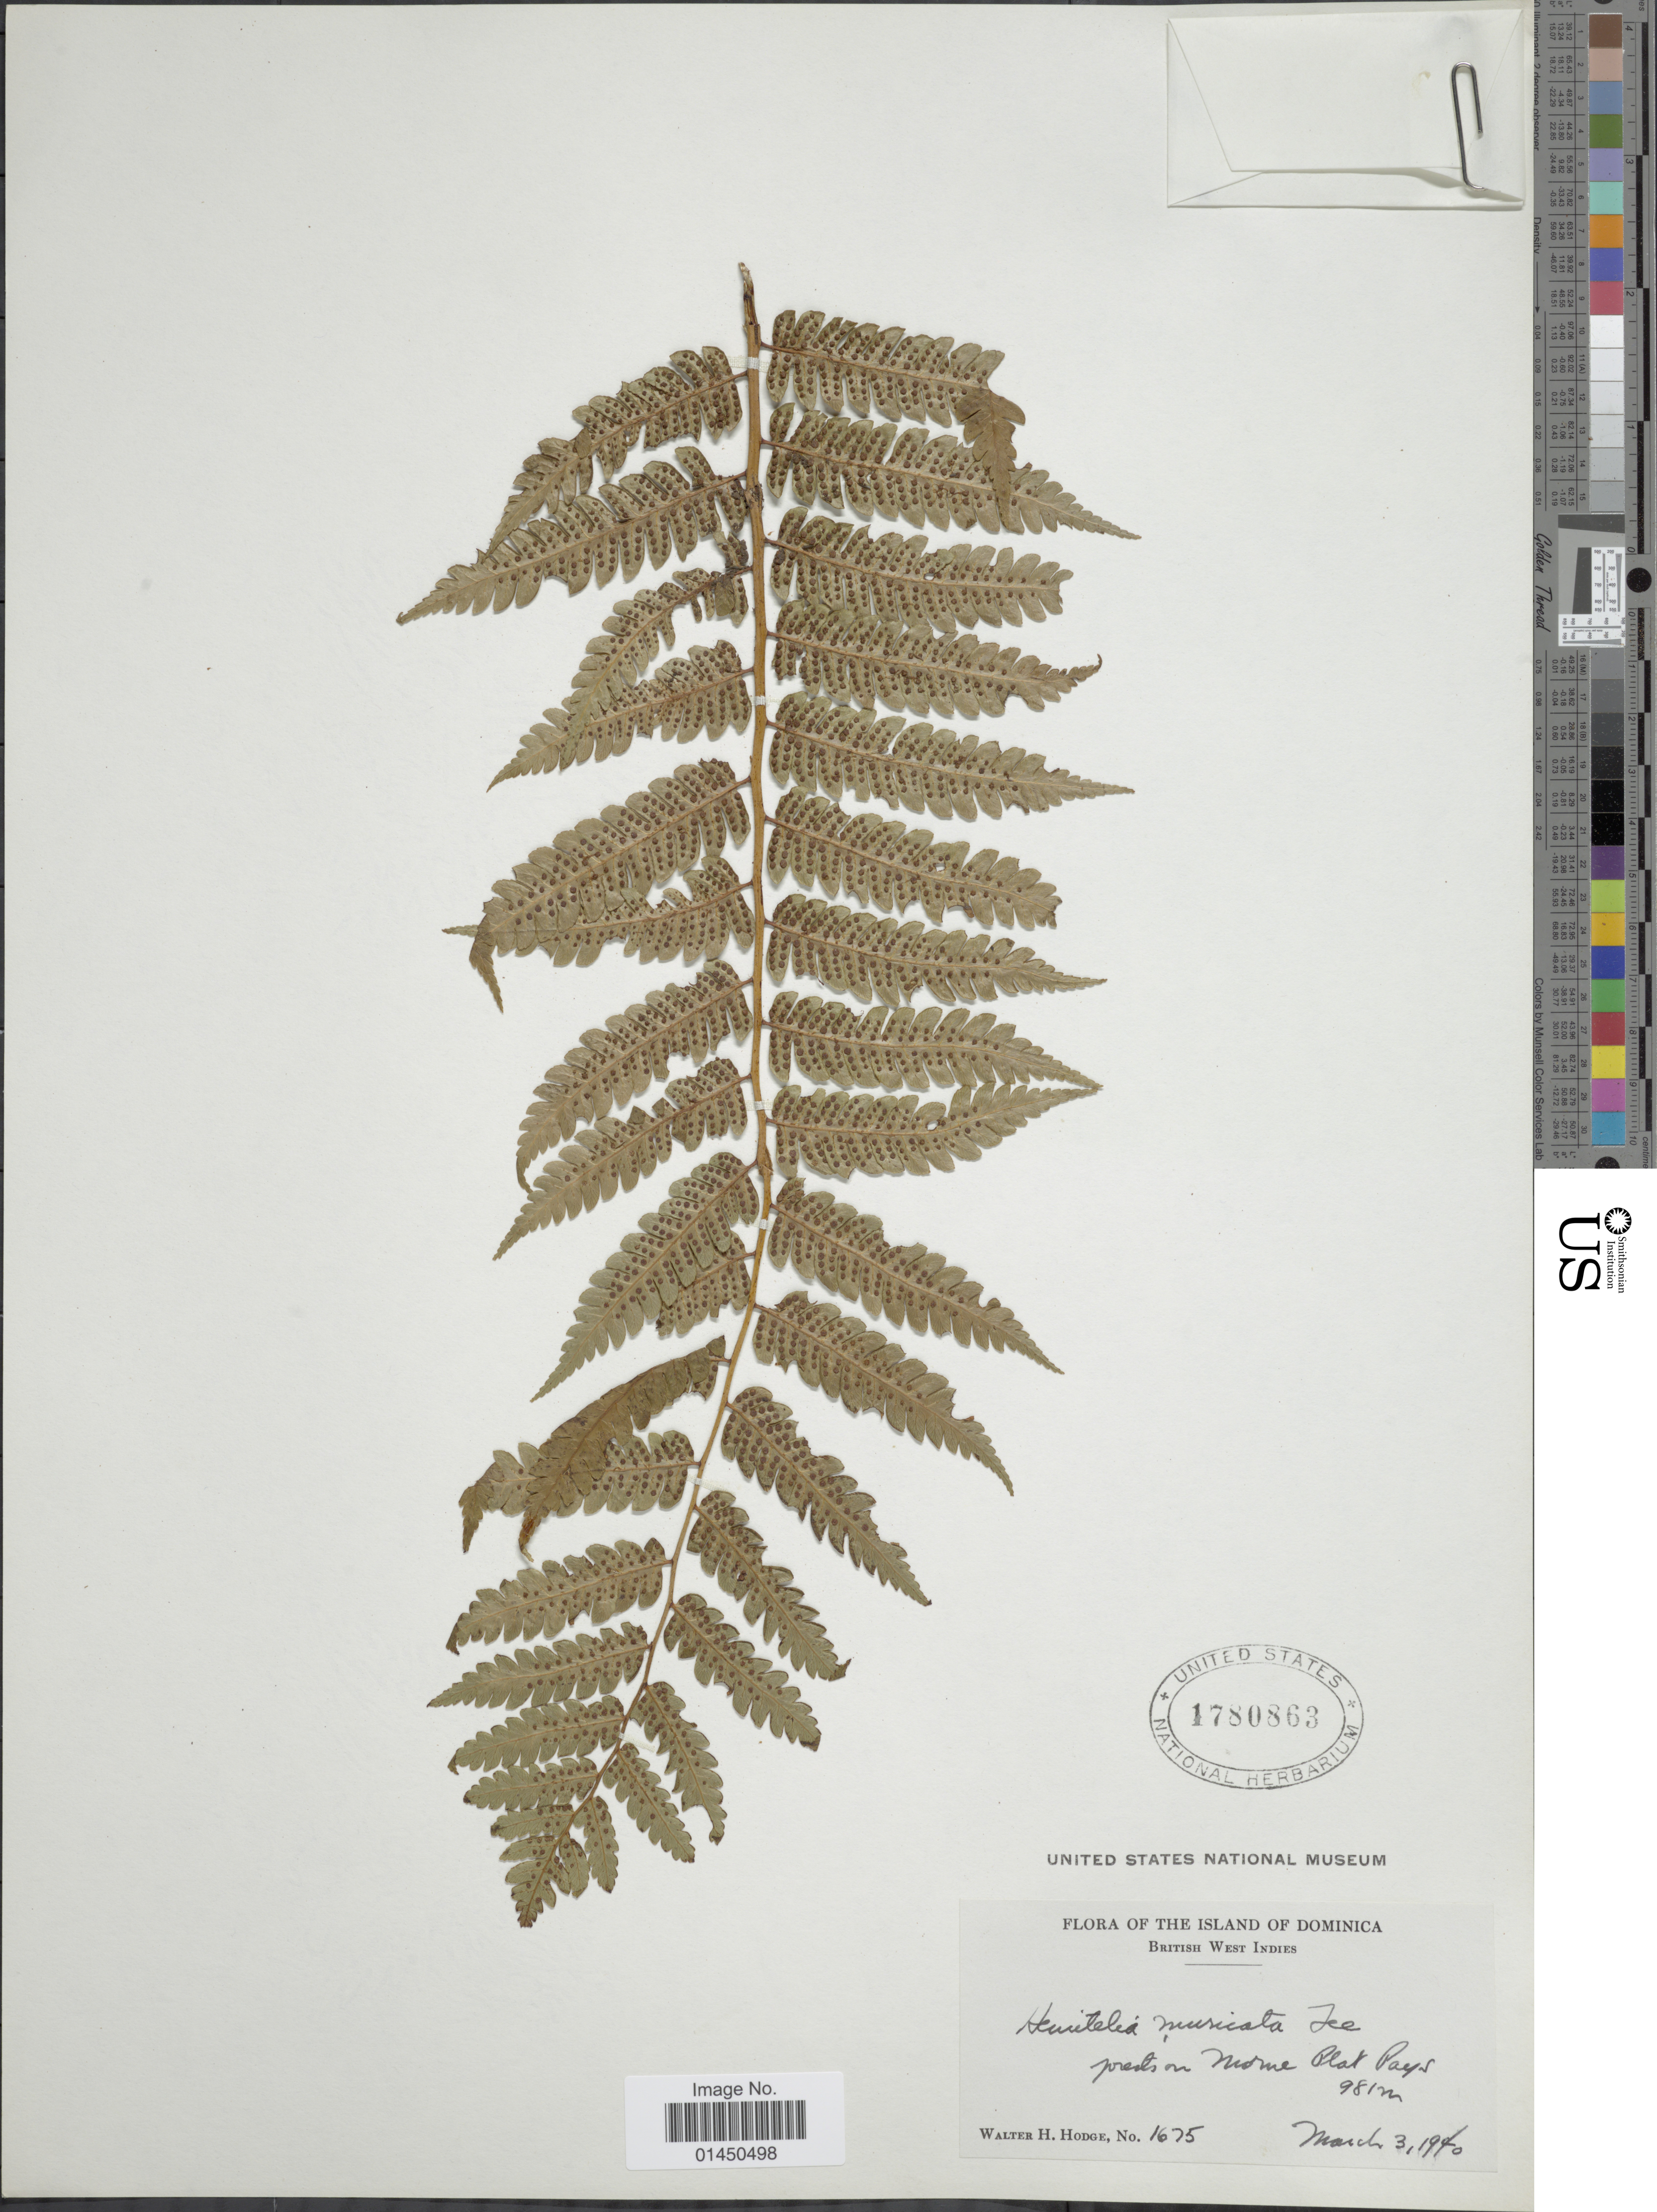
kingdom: Plantae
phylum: Tracheophyta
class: Polypodiopsida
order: Cyatheales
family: Cyatheaceae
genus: Cyathea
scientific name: Cyathea muricata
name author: (Willd.) Fée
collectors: W. Hodge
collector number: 1675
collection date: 1940-03-03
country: Dominica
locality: Forests on Morne Plat Pays.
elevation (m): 981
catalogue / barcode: US 1780863